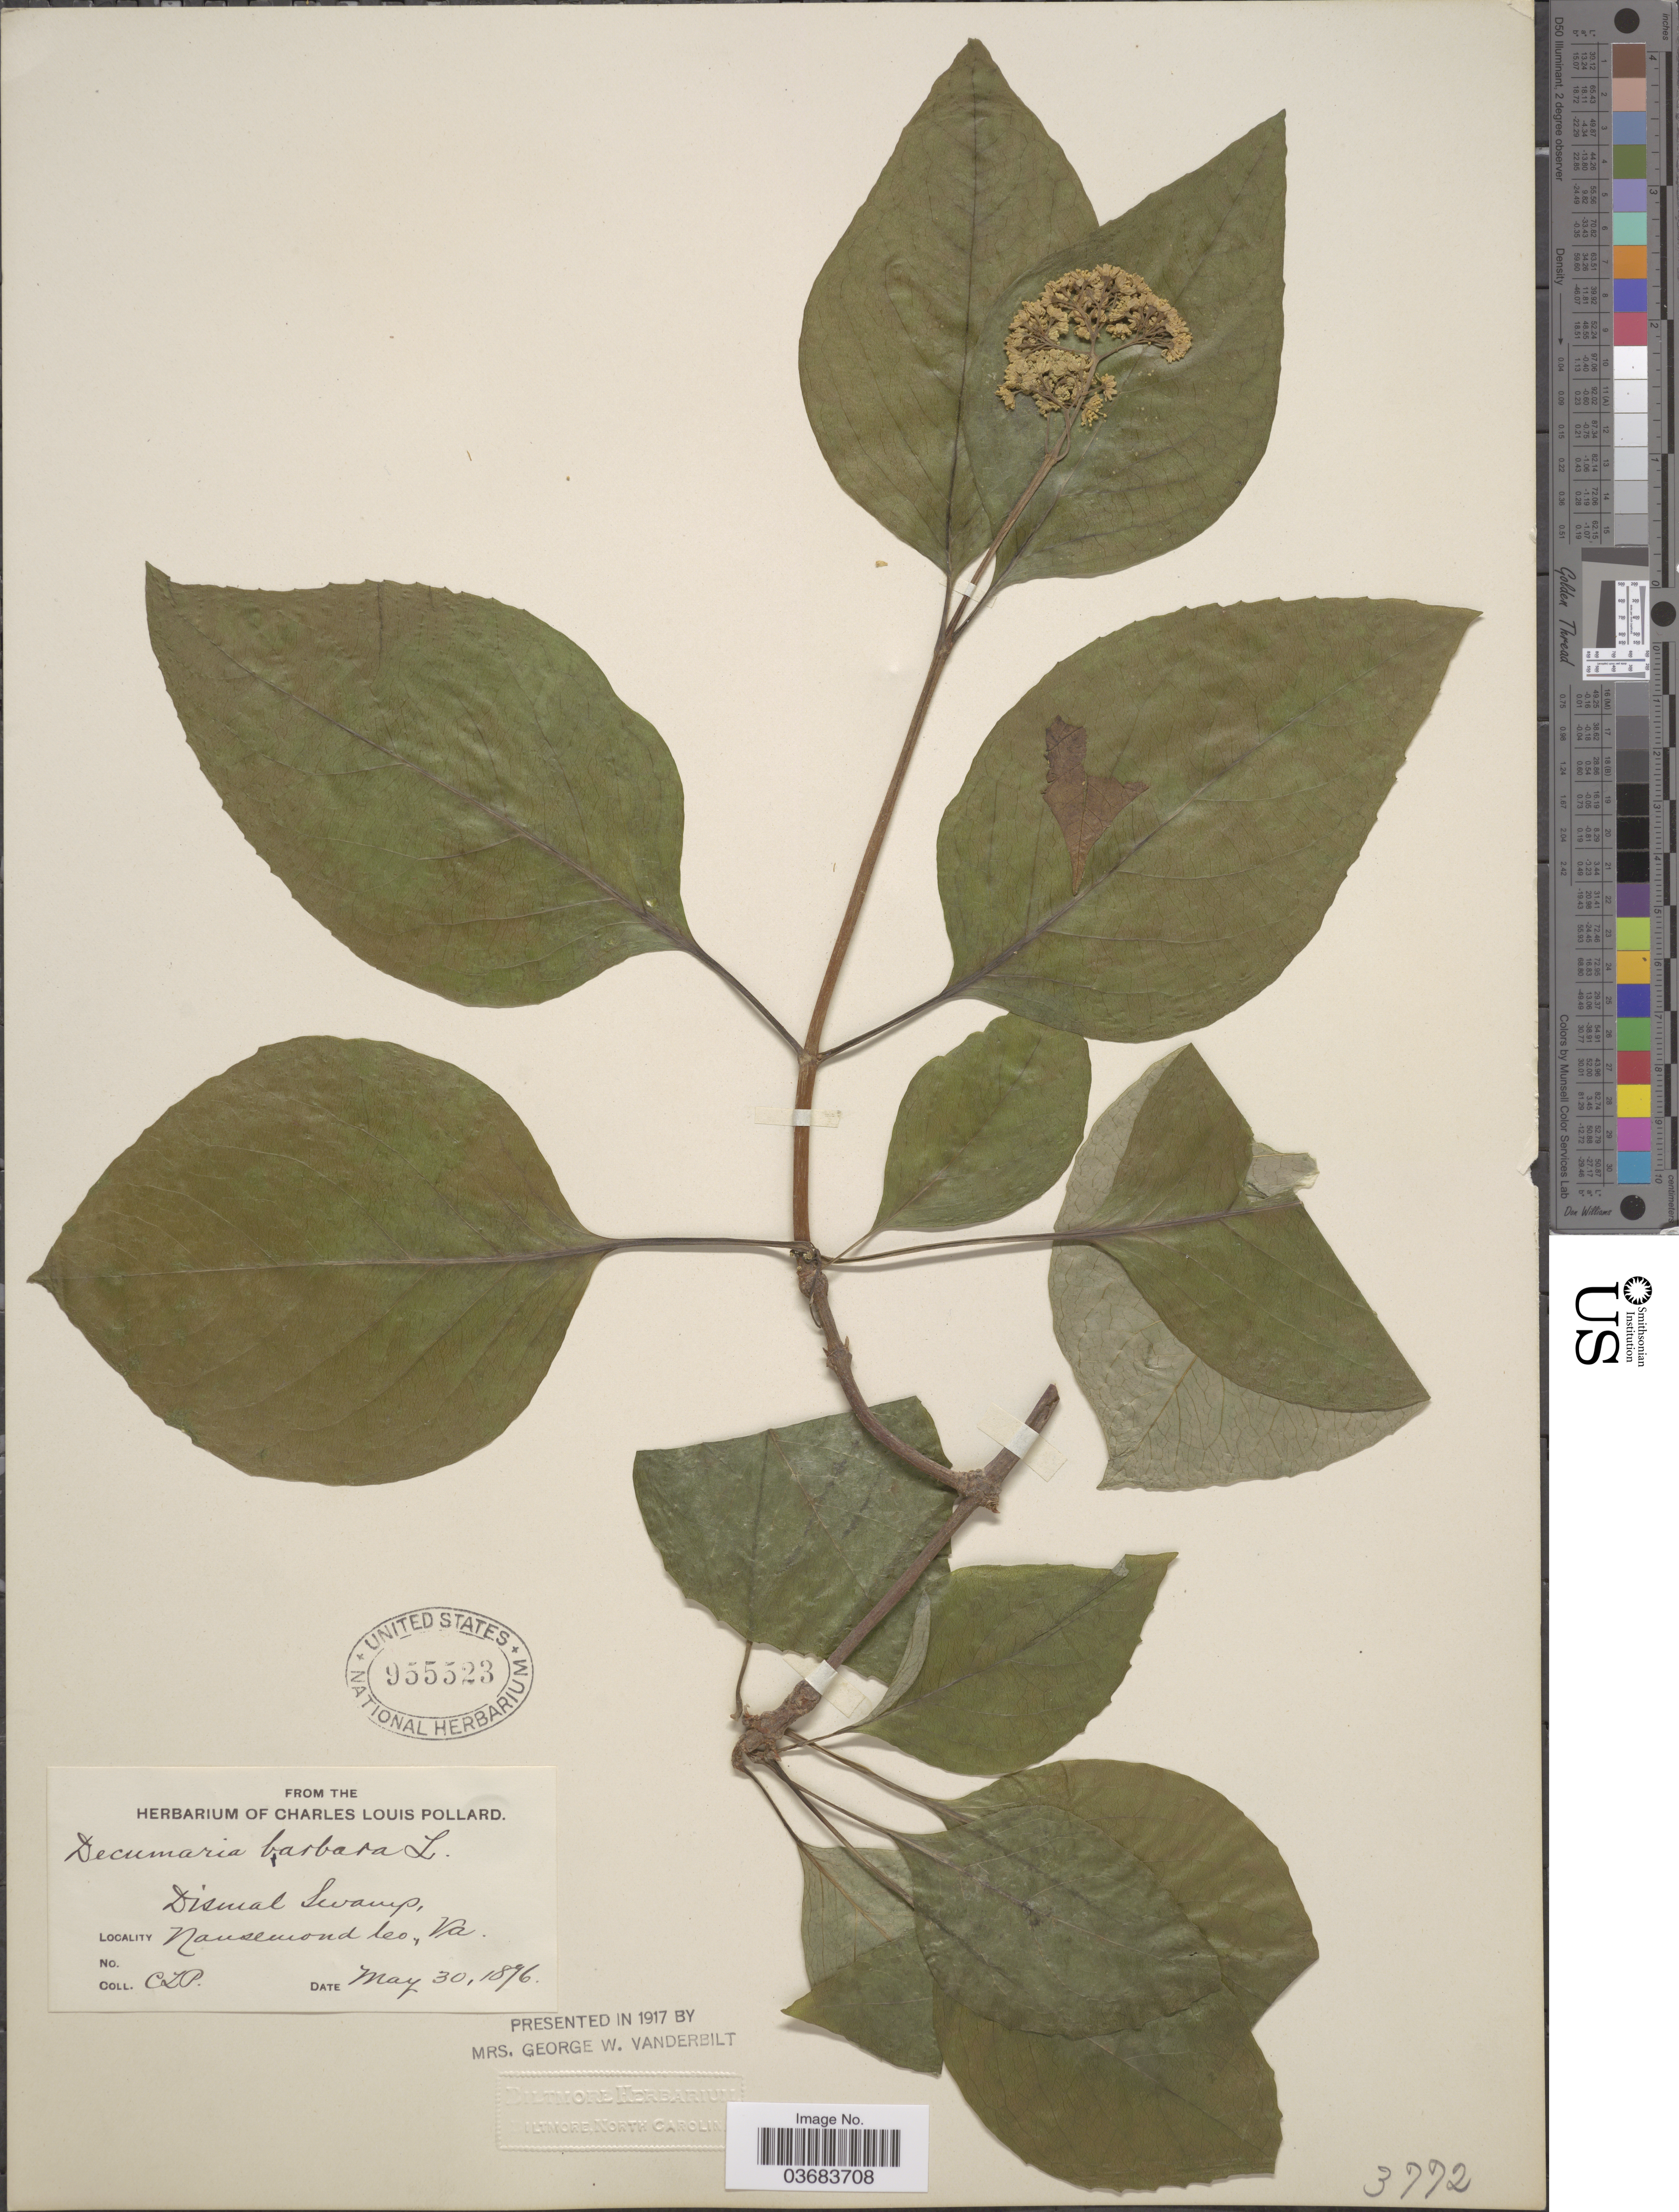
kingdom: Plantae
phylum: Tracheophyta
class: Magnoliopsida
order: Cornales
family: Hydrangeaceae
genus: Hydrangea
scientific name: Hydrangea barbara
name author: (L.) Bernd Schulz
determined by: Strong, Mark T., (BOT), Smithsonian Institution - National Museum of Natural History (UNITED STATES)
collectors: C. L. Pollard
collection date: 1896-05-30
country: United States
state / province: Virginia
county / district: City of Suffolk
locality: Dismal Swamp.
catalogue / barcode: US 955523